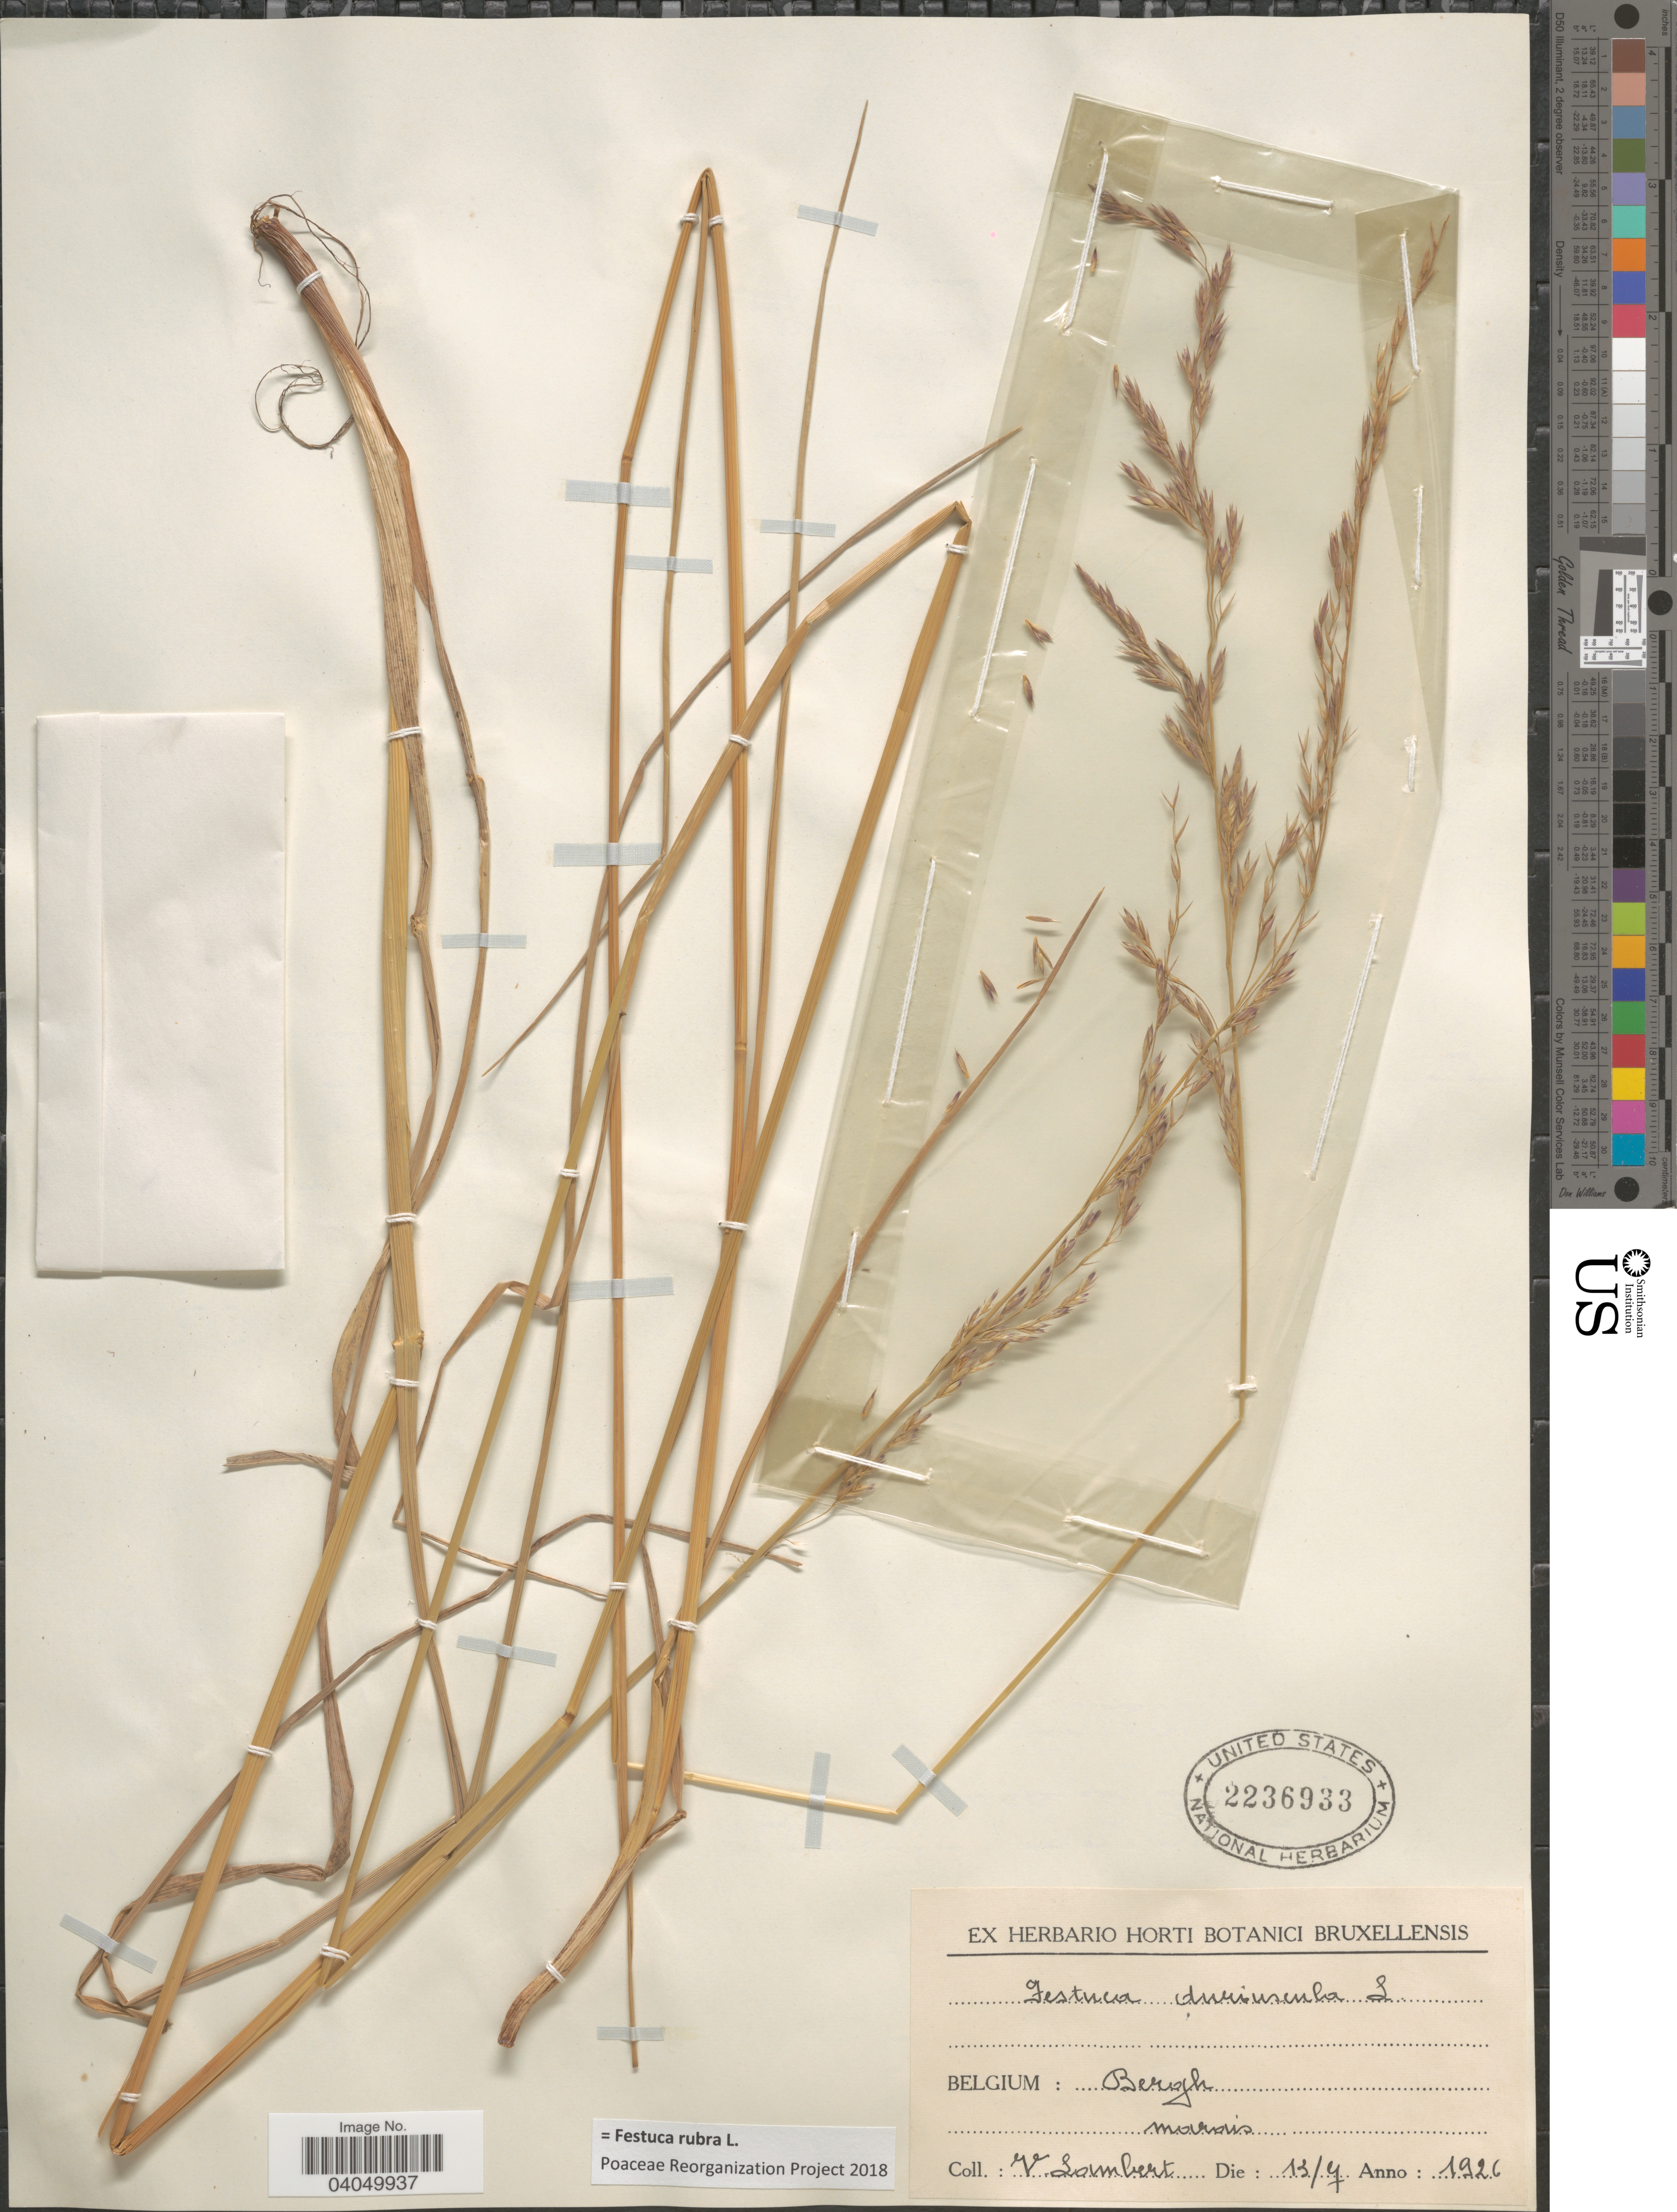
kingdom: Plantae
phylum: Tracheophyta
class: Liliopsida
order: Poales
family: Poaceae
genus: Festuca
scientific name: Festuca rubra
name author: L.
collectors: V. Lambert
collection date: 1926-07-13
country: Belgium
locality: Bergh Marois.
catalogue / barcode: US 2236933